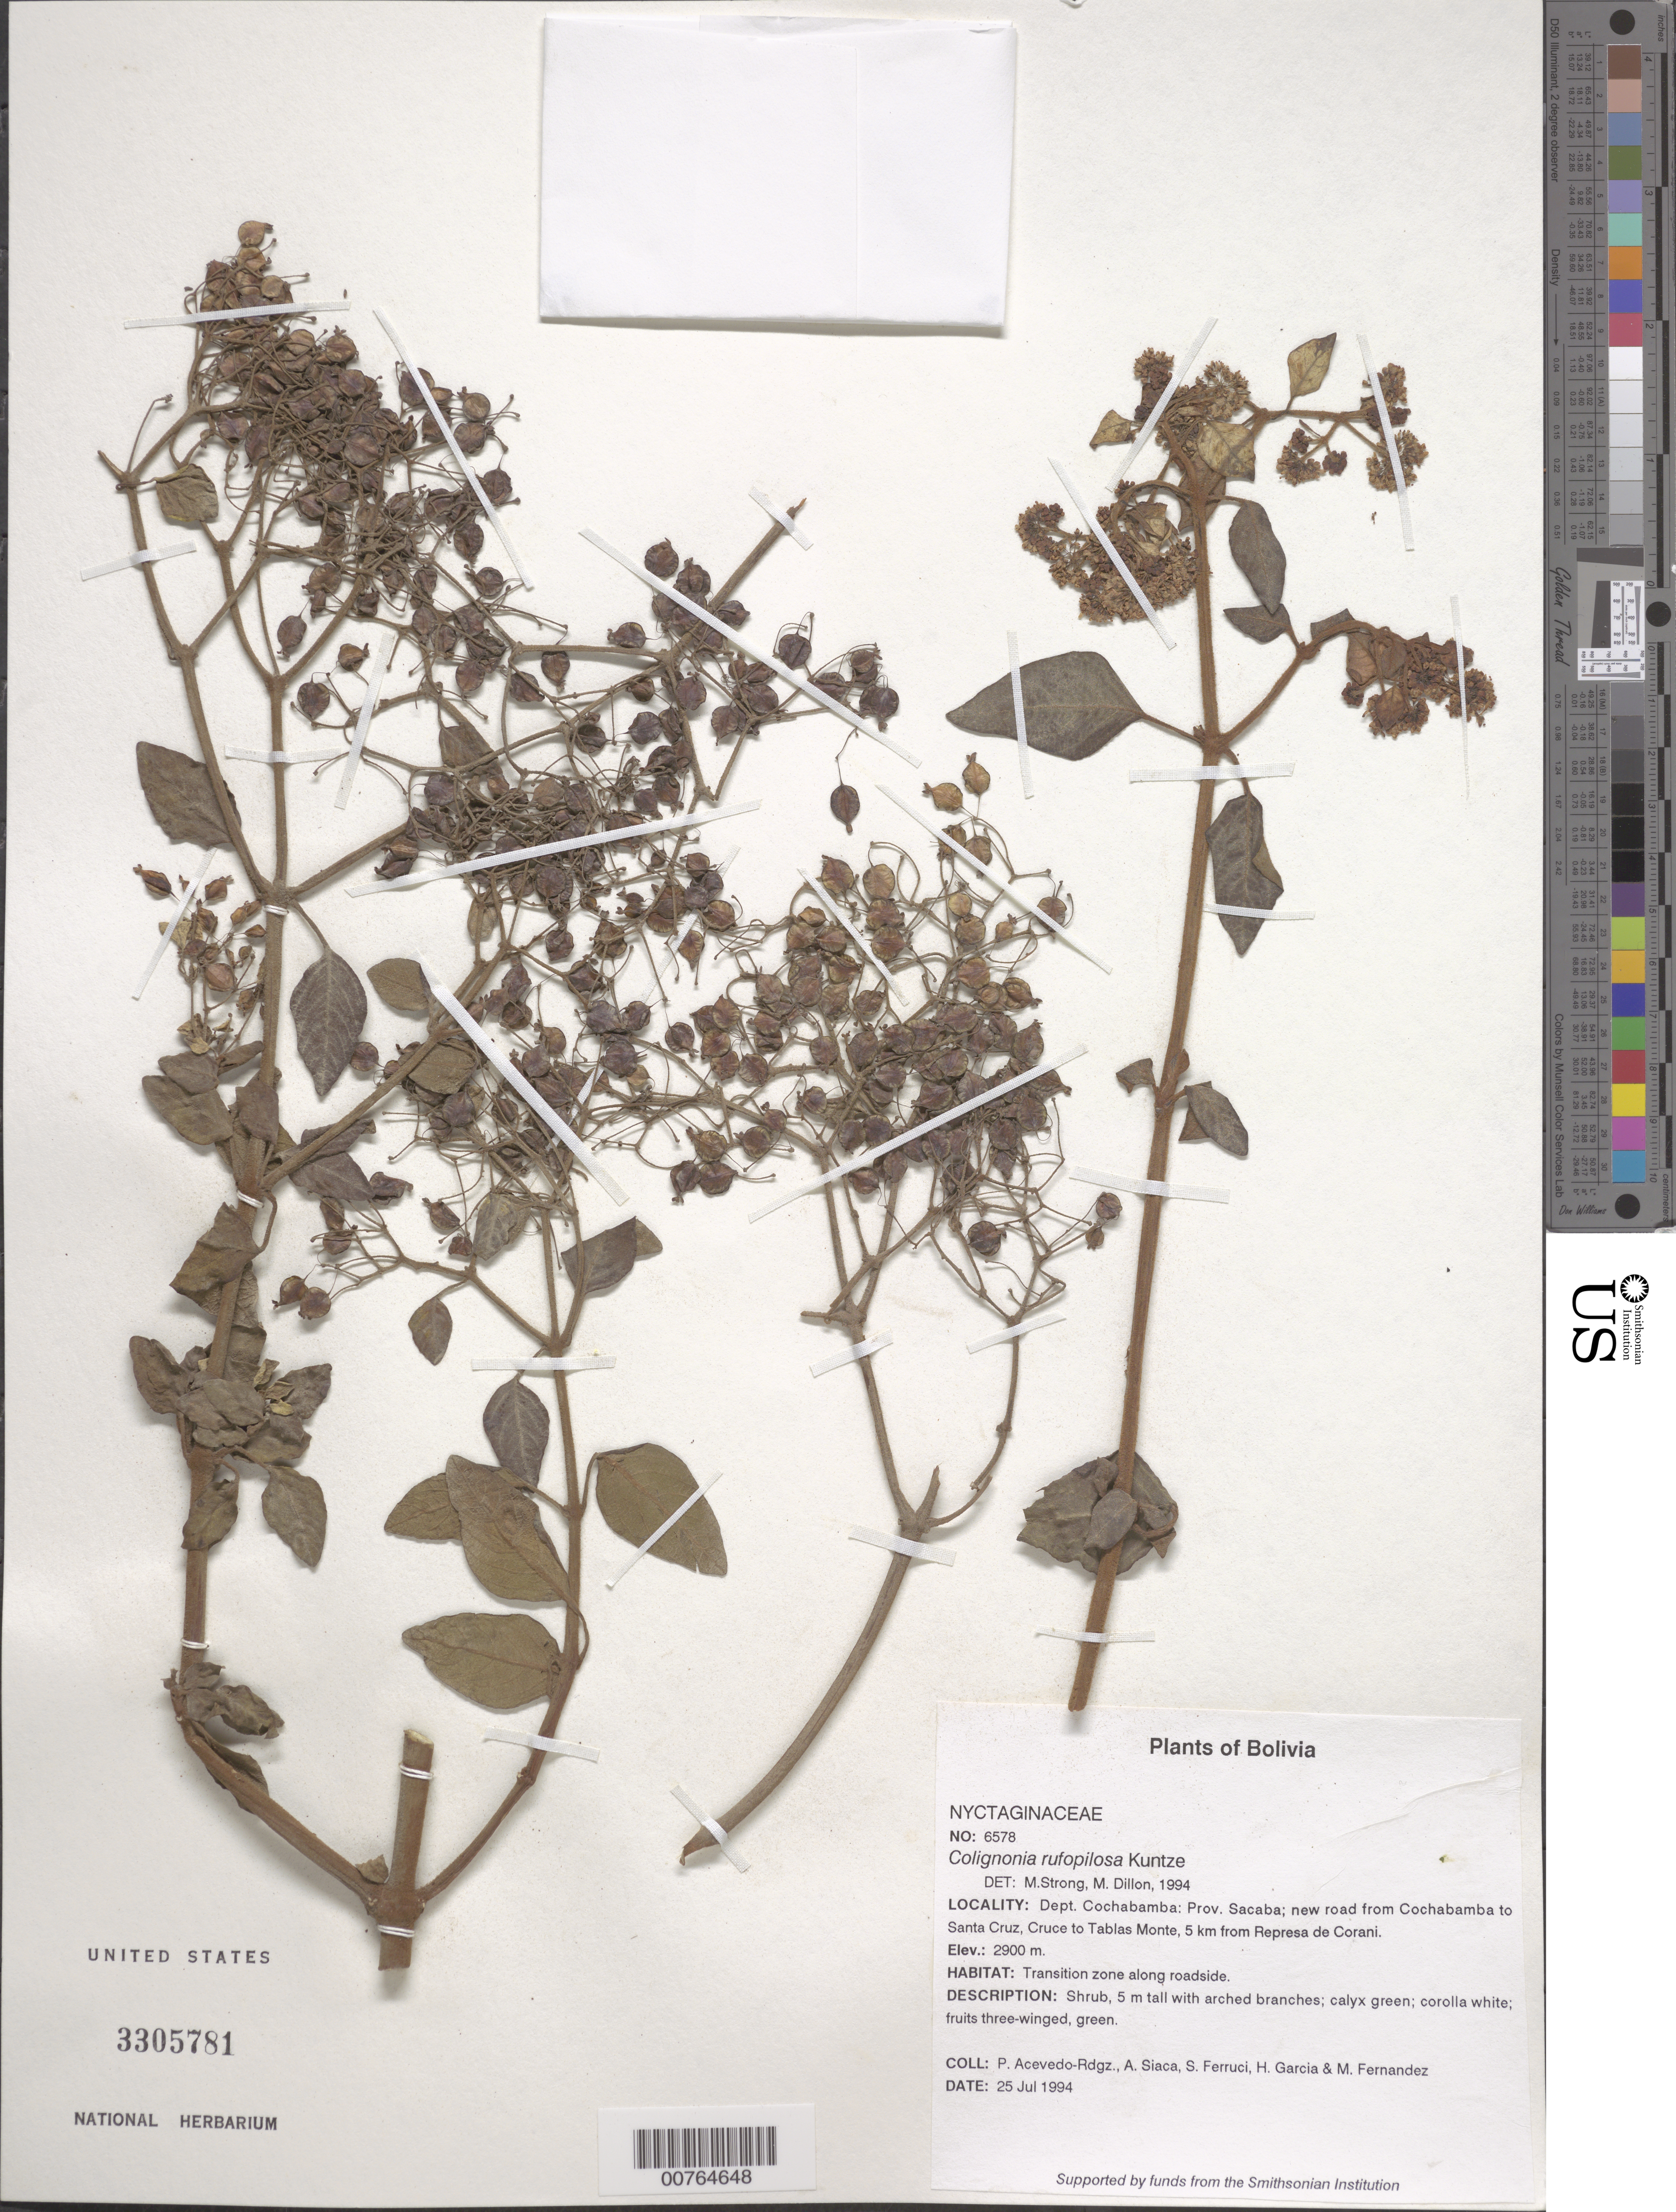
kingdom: Plantae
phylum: Tracheophyta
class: Magnoliopsida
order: Caryophyllales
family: Nyctaginaceae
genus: Colignonia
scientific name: Colignonia rufopilosa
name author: Kuntze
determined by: Strong, M. T.; Dillon, M. O.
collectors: P. Acevedo-Rodr., A. Siaca, S. Ferrucci, H. Garcia & M. Fernández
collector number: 6578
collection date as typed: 25 Jul 1994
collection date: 1994-07-25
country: Bolivia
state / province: Cochabamba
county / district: Sacaba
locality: Depart. Cochabamba; Prov. Sacaba; new road from Cochabamba to Santa Cruz; Cruce to Tablas Monte, 5 km from Represa de Corani.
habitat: Transition zone along roadside.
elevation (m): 2900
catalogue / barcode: US 3305781